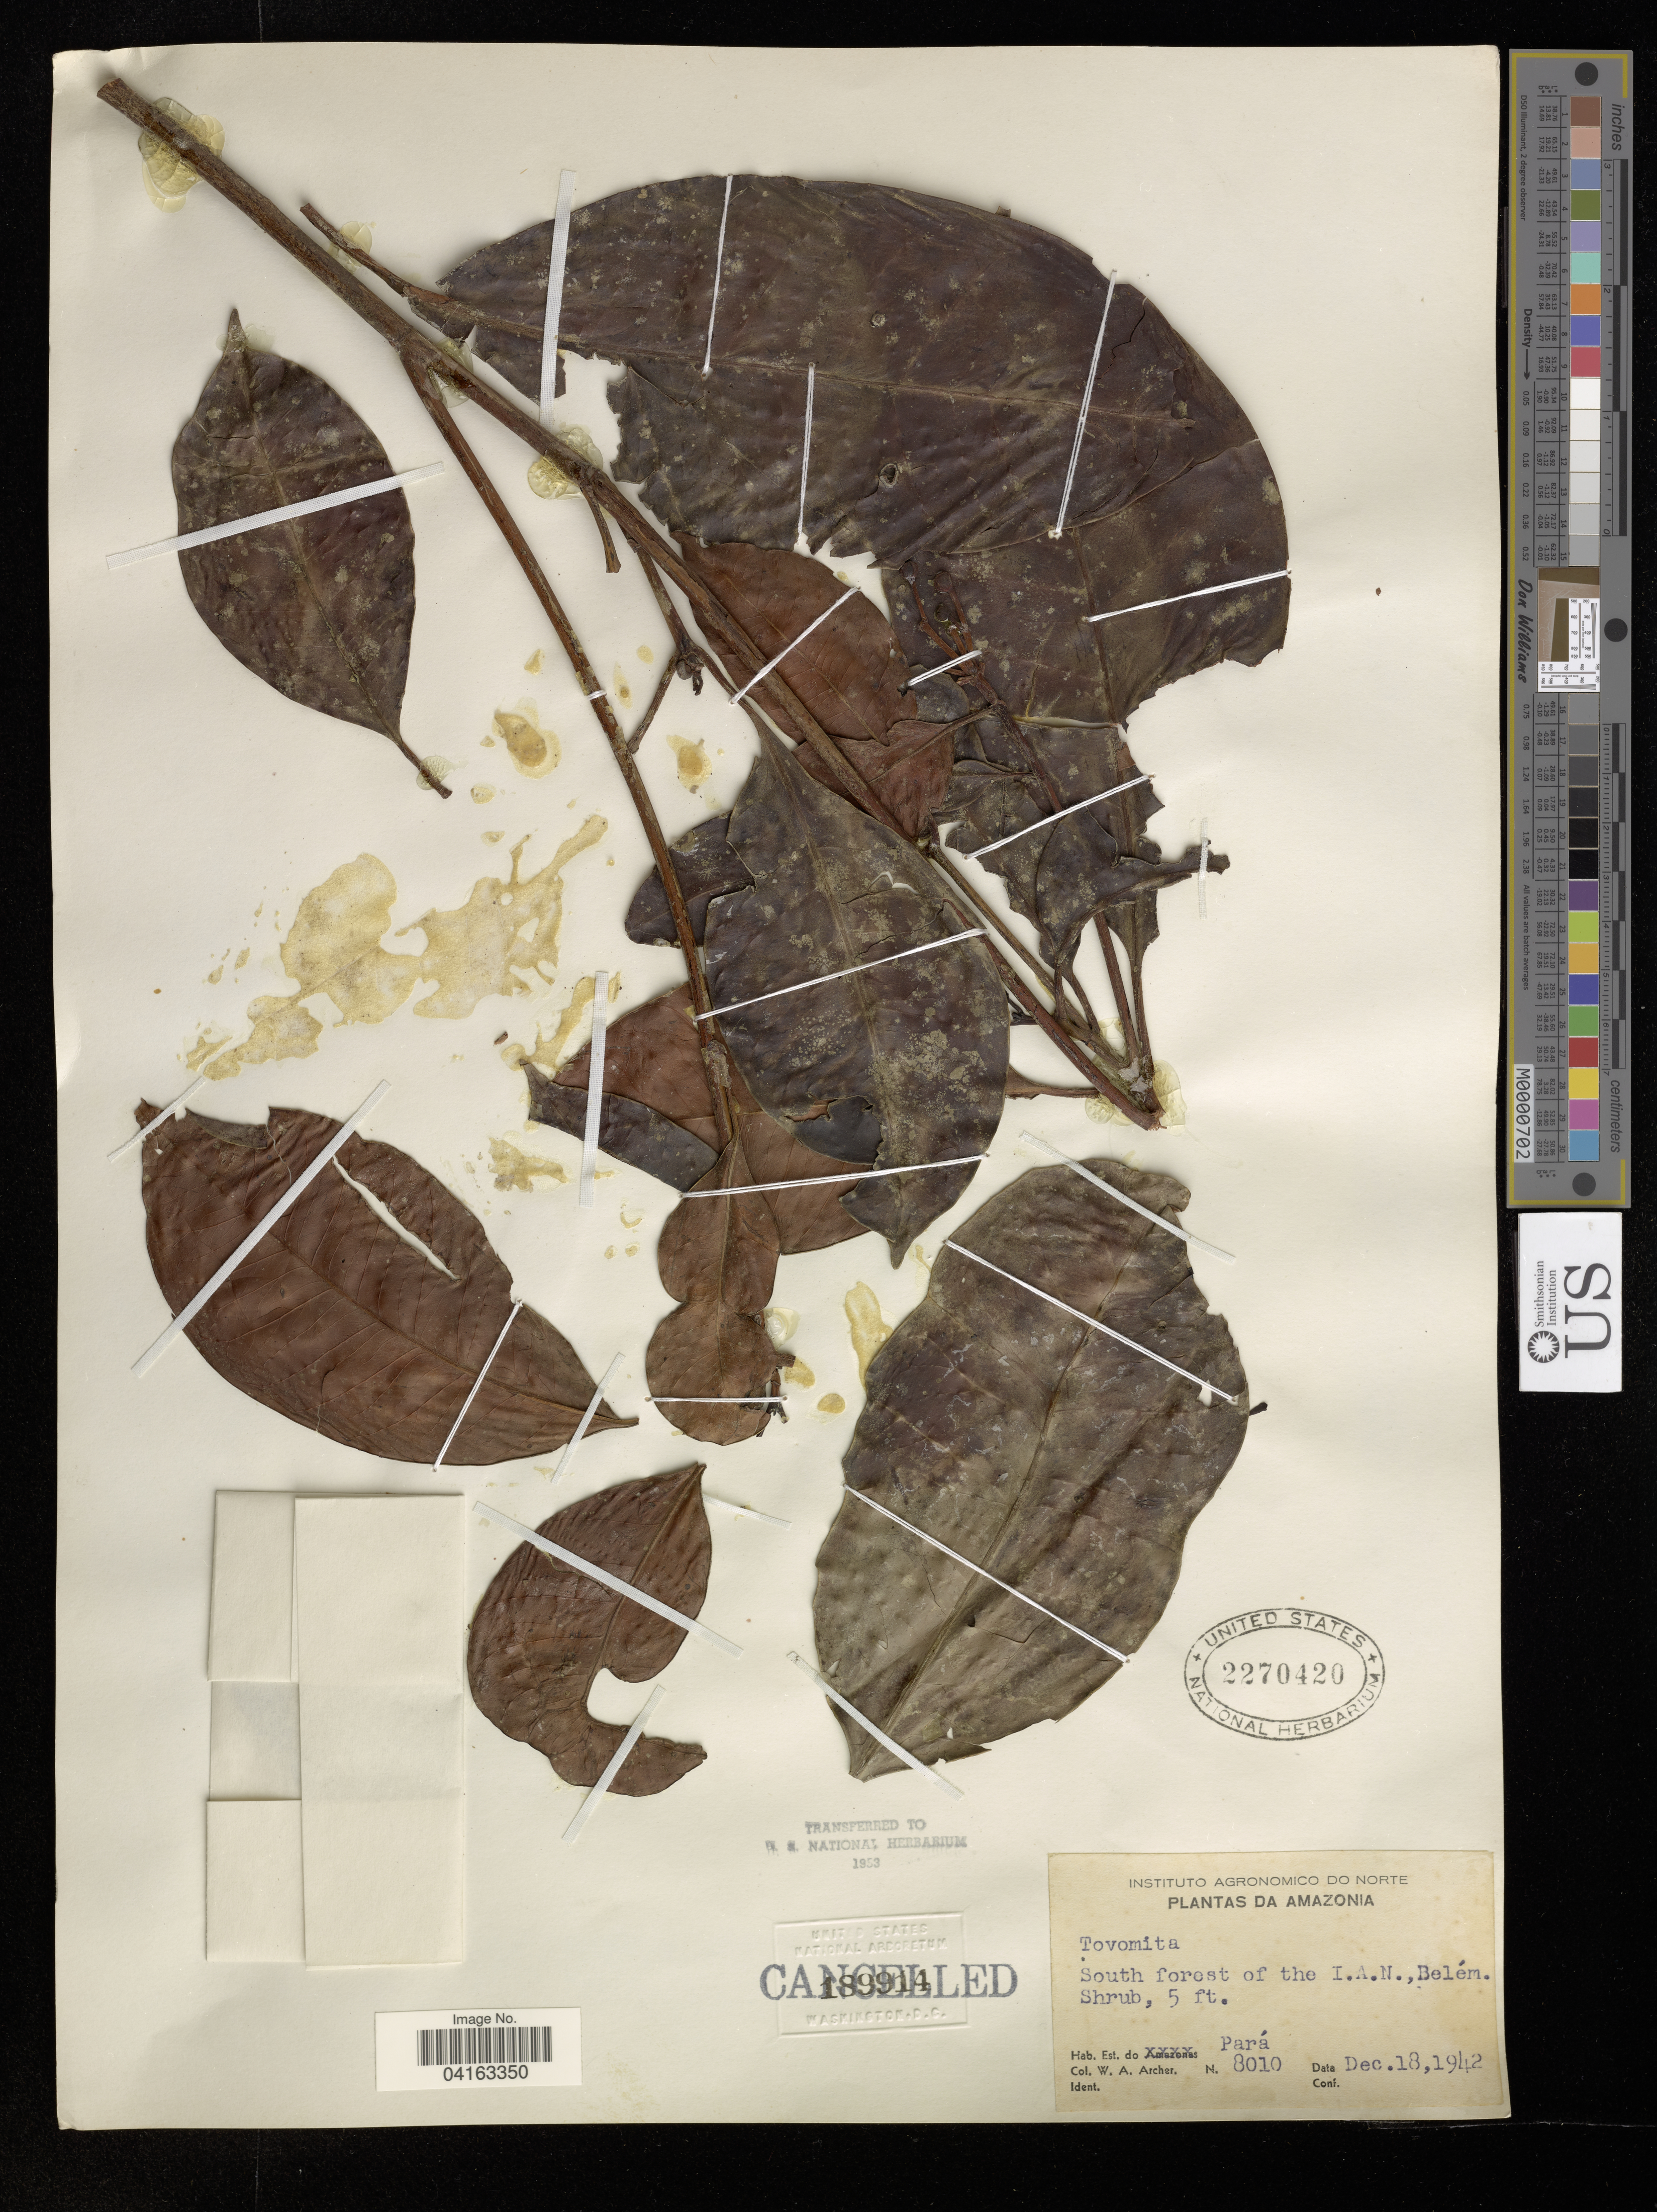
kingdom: Plantae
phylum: Tracheophyta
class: Magnoliopsida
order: Malpighiales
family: Clusiaceae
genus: Tovomita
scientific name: Tovomita sp.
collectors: W. Archer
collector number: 8010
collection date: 1942-12-18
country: Brazil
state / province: Amazonas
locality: South forest of the I.A.N., Belém. Hab. Est. do Pará.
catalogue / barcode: US 2270420